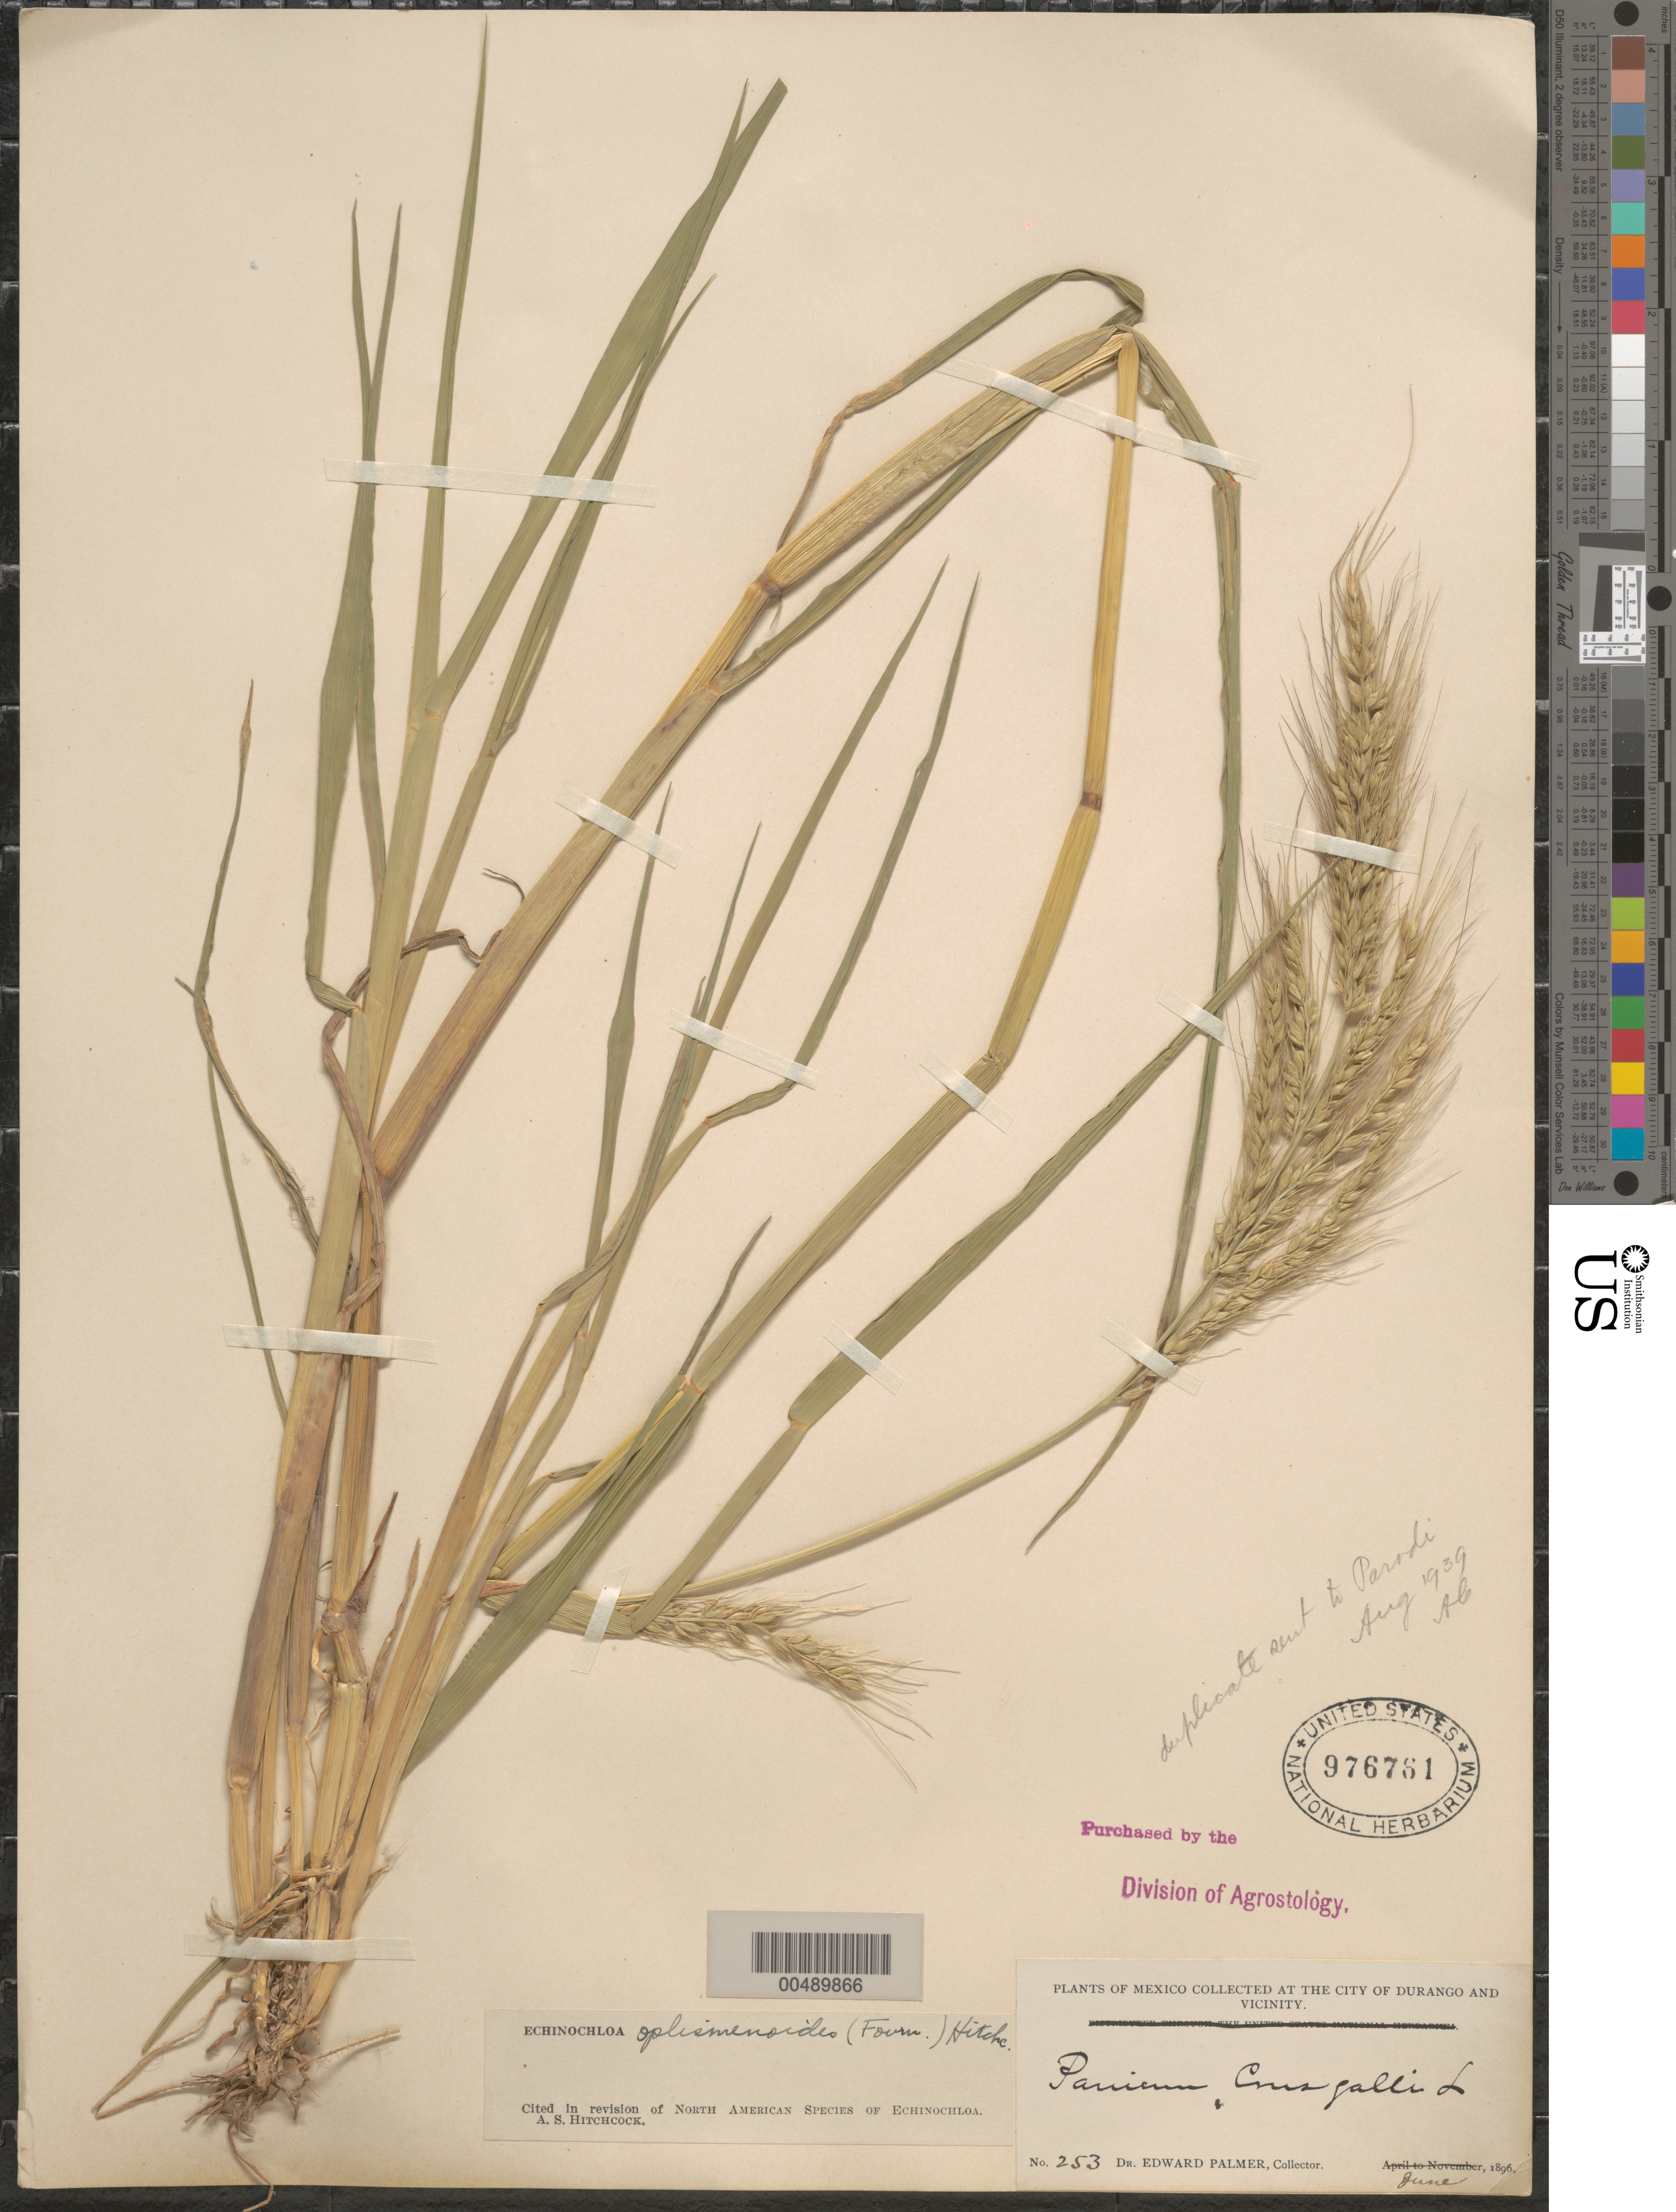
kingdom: Plantae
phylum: Tracheophyta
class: Liliopsida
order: Poales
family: Poaceae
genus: Echinochloa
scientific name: Echinochloa oplismenoides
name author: (E. Fourn.) Hitchc.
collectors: E. Palmer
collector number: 253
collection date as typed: Jun 1896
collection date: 1896-06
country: Mexico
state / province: Durango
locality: City of Durango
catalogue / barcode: US 976761